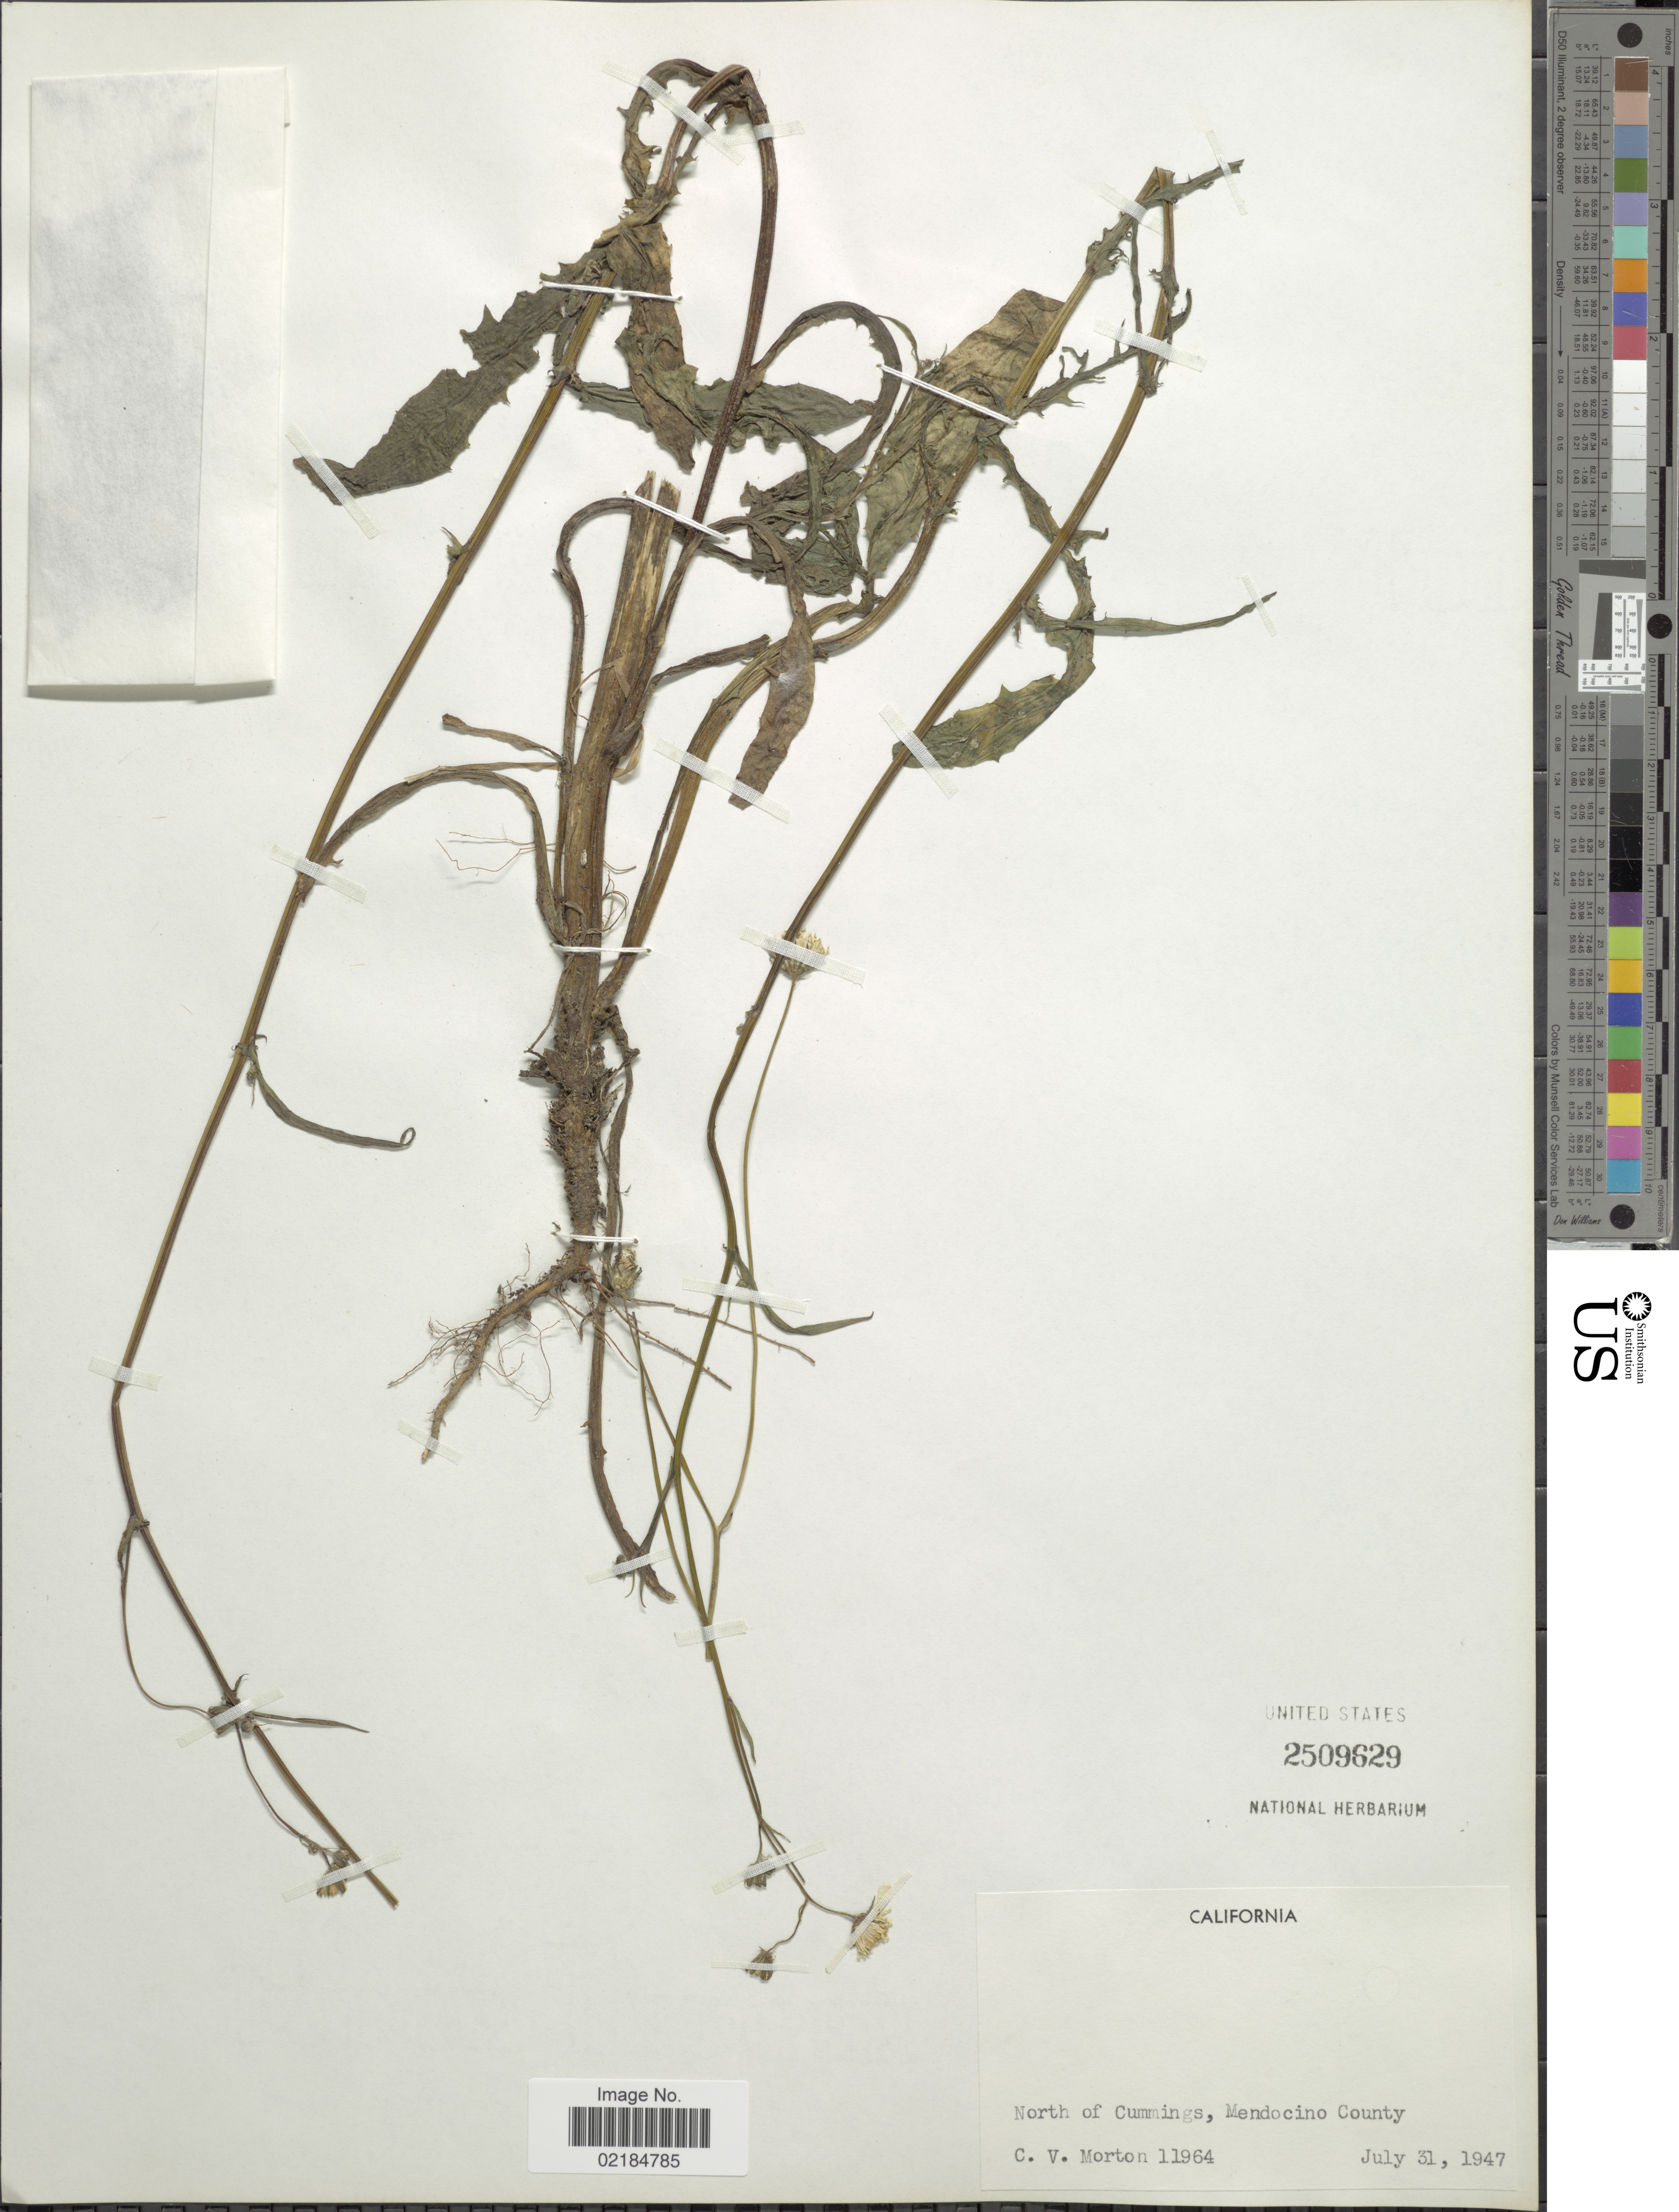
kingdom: Plantae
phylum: Tracheophyta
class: Magnoliopsida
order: Asterales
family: Asteraceae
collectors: C. V. Morton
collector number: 11964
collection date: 1947-07-31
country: United States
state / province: California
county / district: Mendocino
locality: North of Cumming, Mendocino County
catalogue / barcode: US 2509629